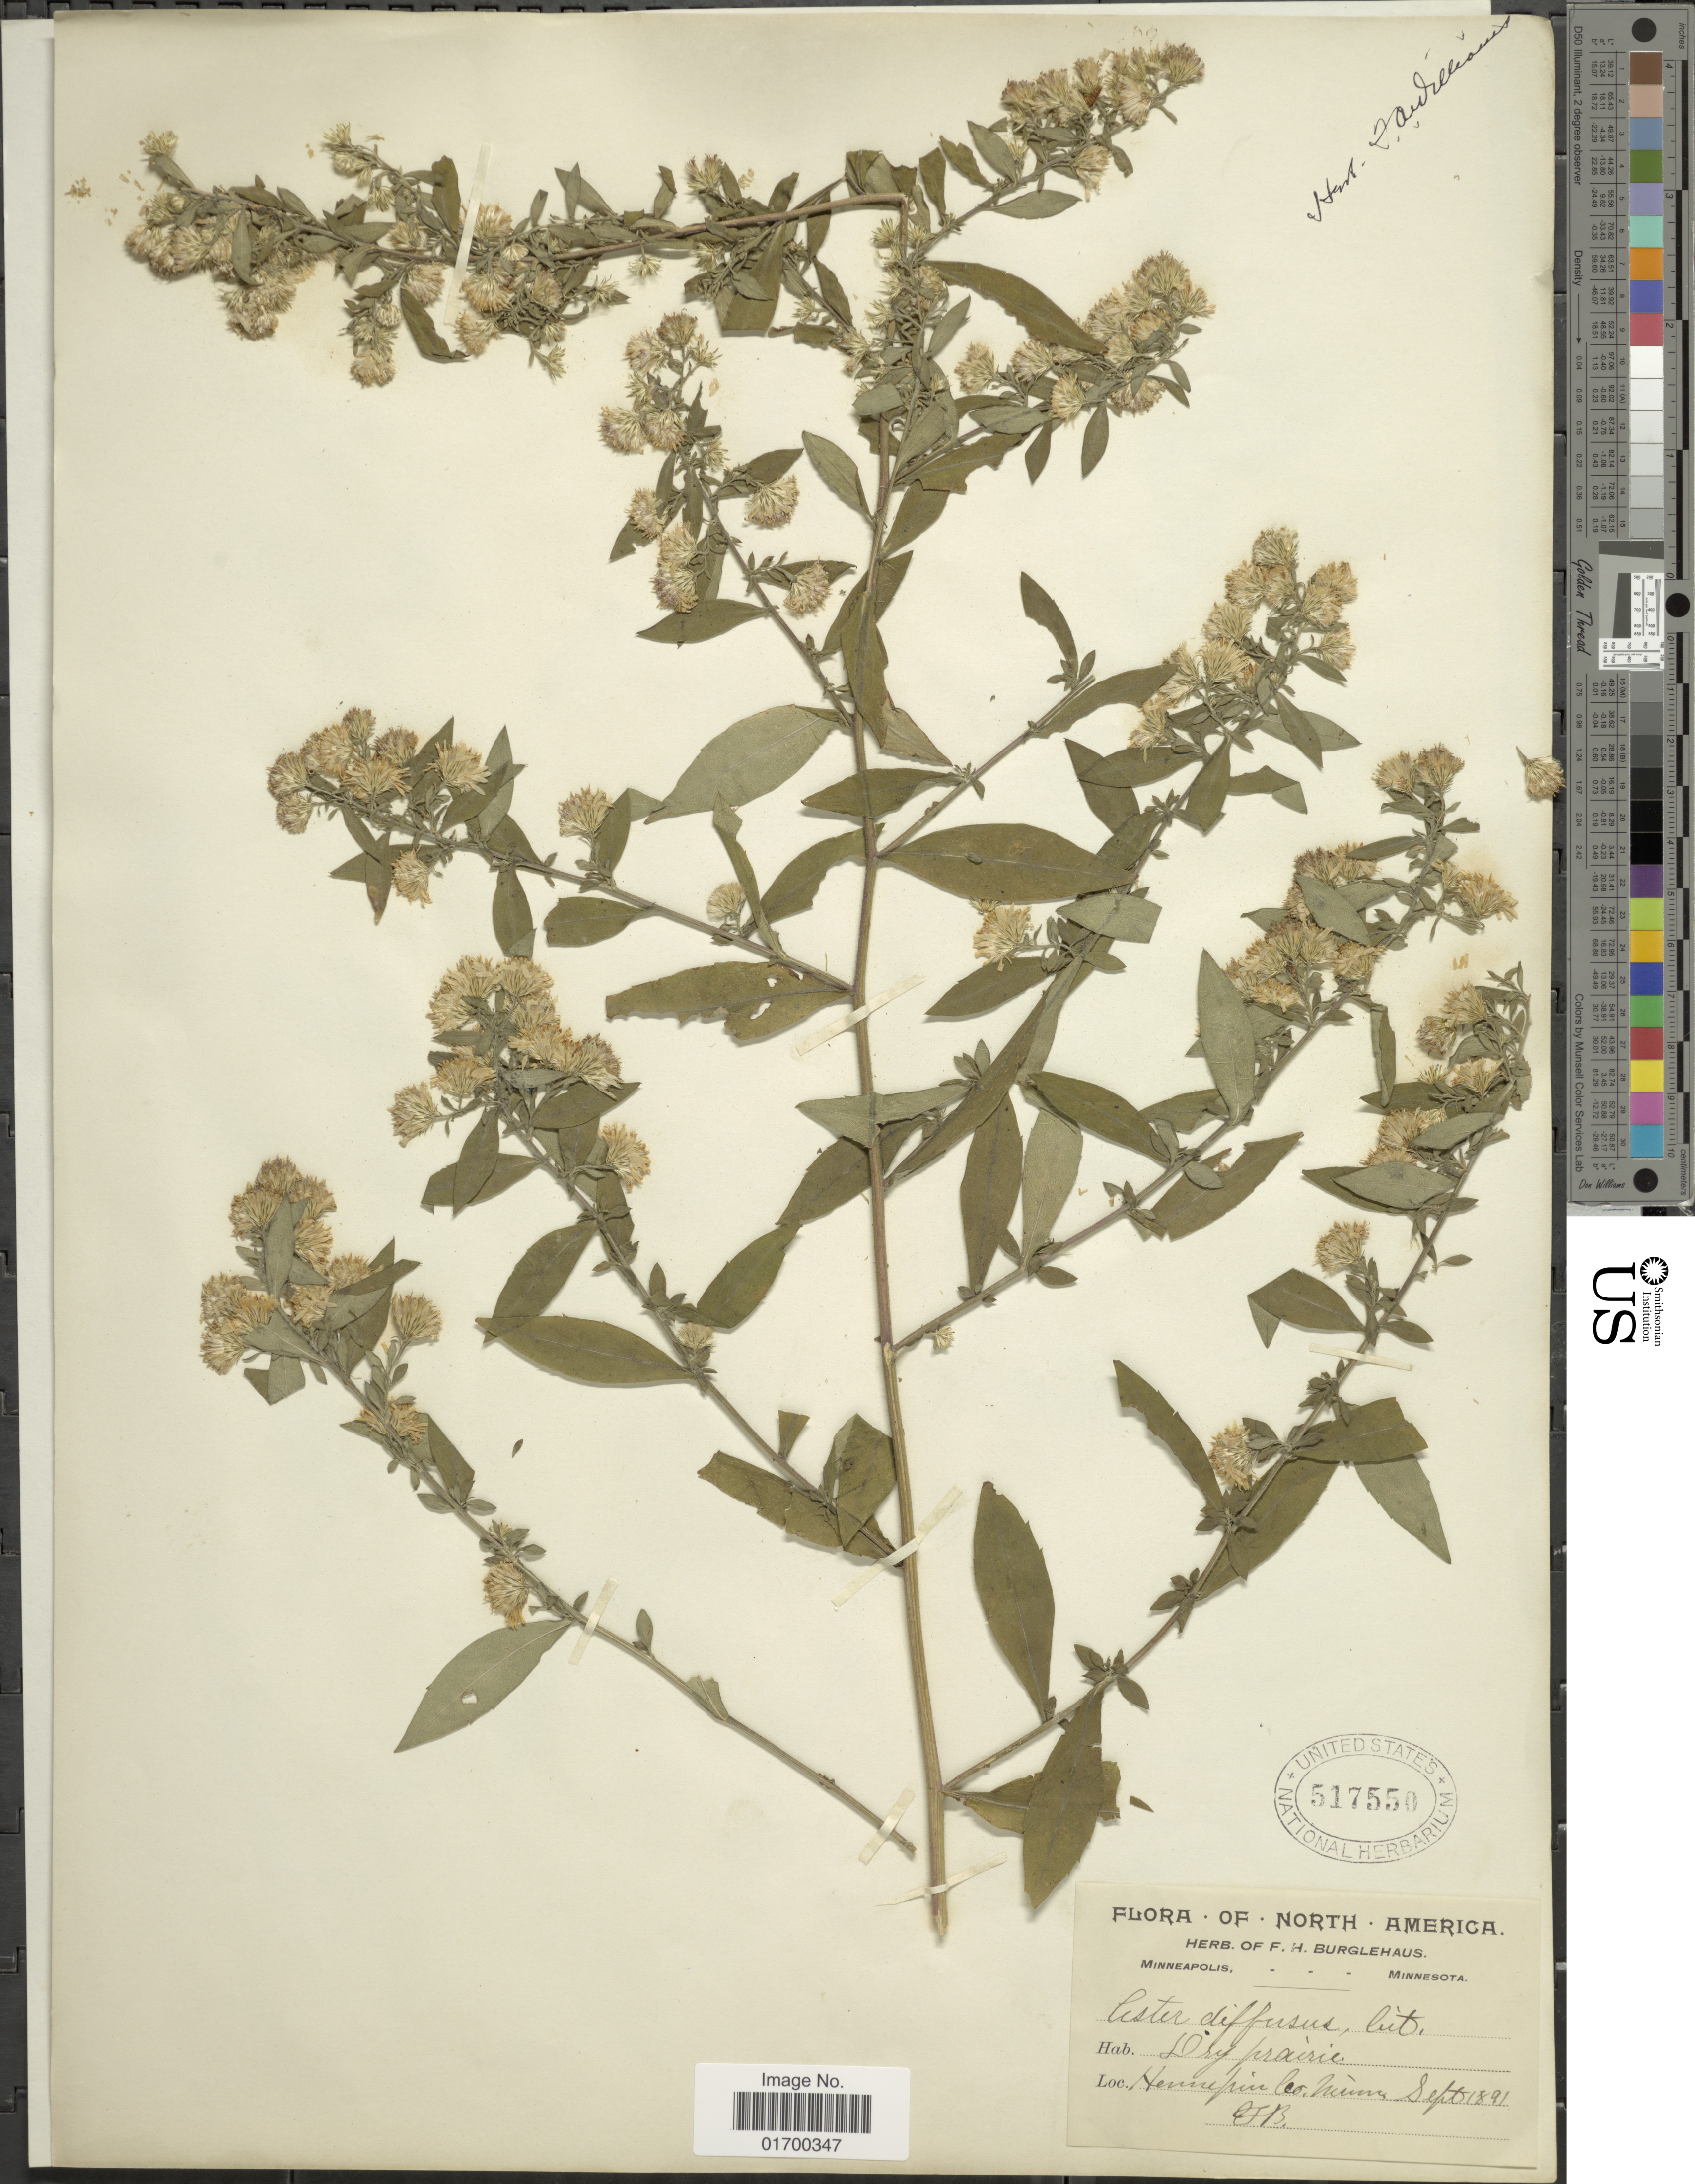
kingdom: Plantae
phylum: Tracheophyta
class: Magnoliopsida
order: Asterales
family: Asteraceae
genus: Symphyotrichum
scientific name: Symphyotrichum lateriflorum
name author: (L.) Á. Löve & D. Löve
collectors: F. Burglehaus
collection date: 1891-09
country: United States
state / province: Minnesota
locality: Minneapolis, Hennipin Co.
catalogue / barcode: US 517550